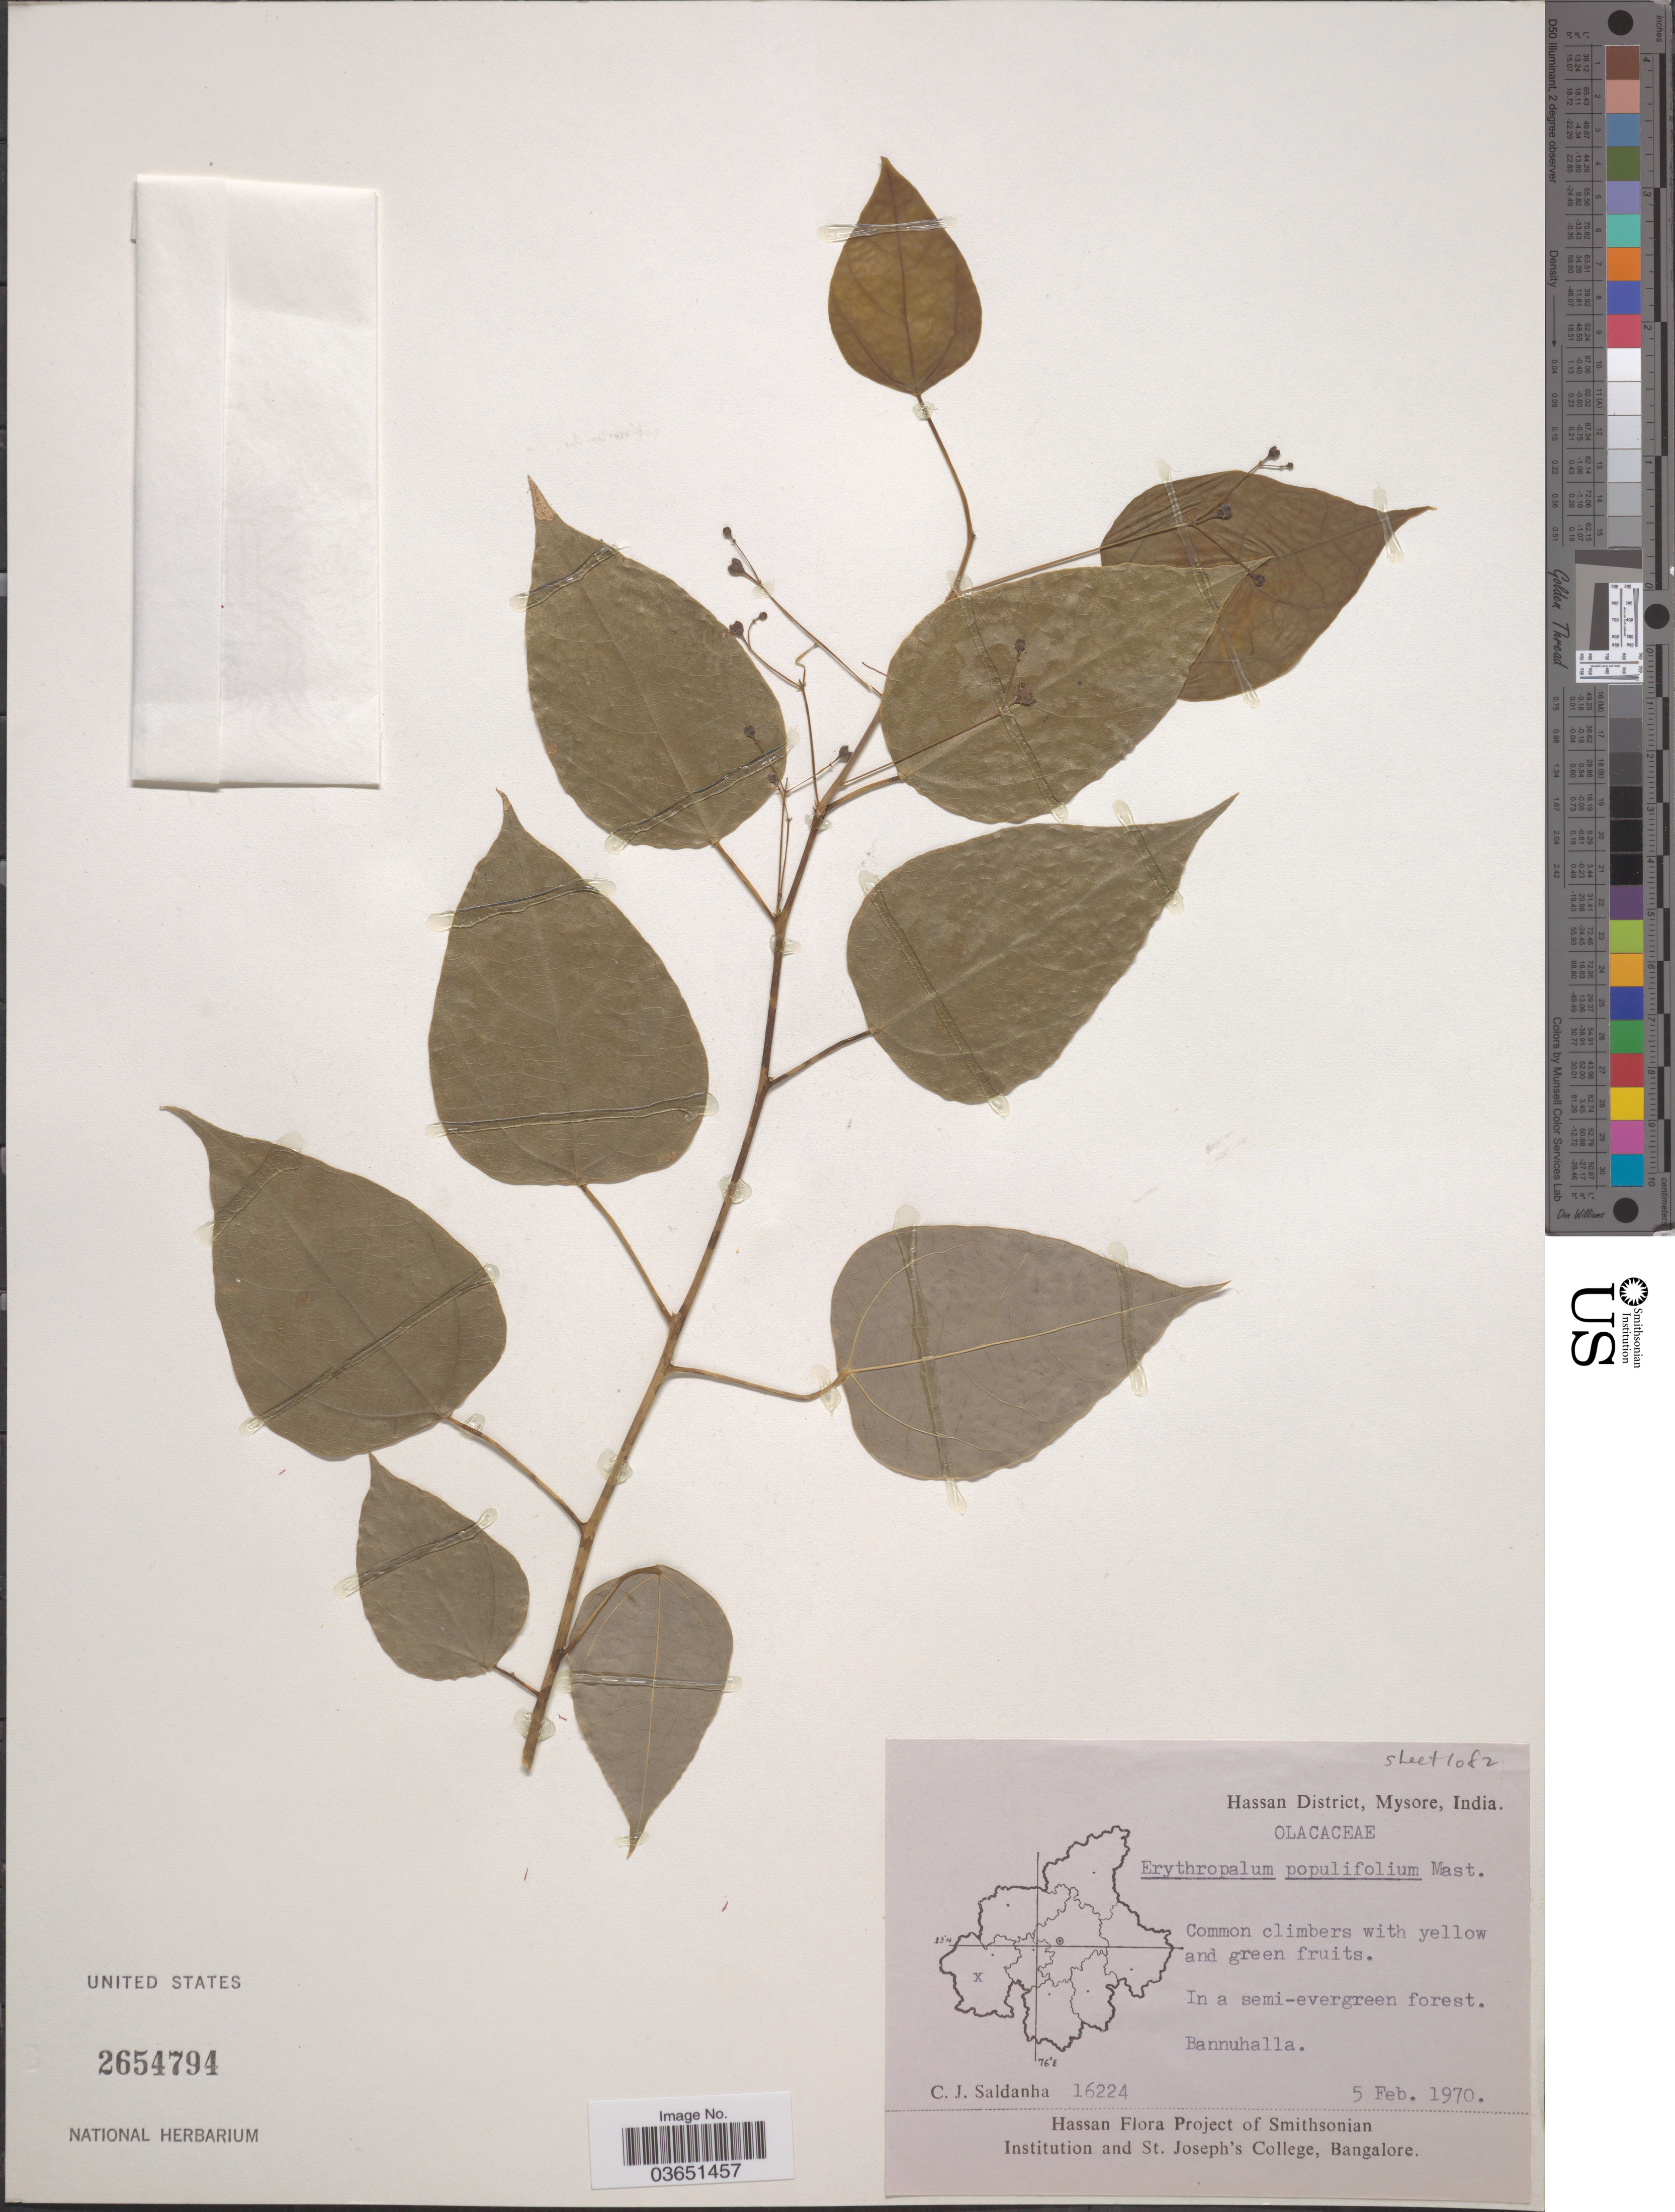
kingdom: Plantae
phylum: Tracheophyta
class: Magnoliopsida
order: Santalales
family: Erythropalaceae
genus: Erythropalum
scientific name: Erythropalum scandens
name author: Blume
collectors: C. J. Saldanha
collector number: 16224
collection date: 1970-02-05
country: India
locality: Hassan District, Mysore. Bannuhalla.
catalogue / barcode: US 2654794